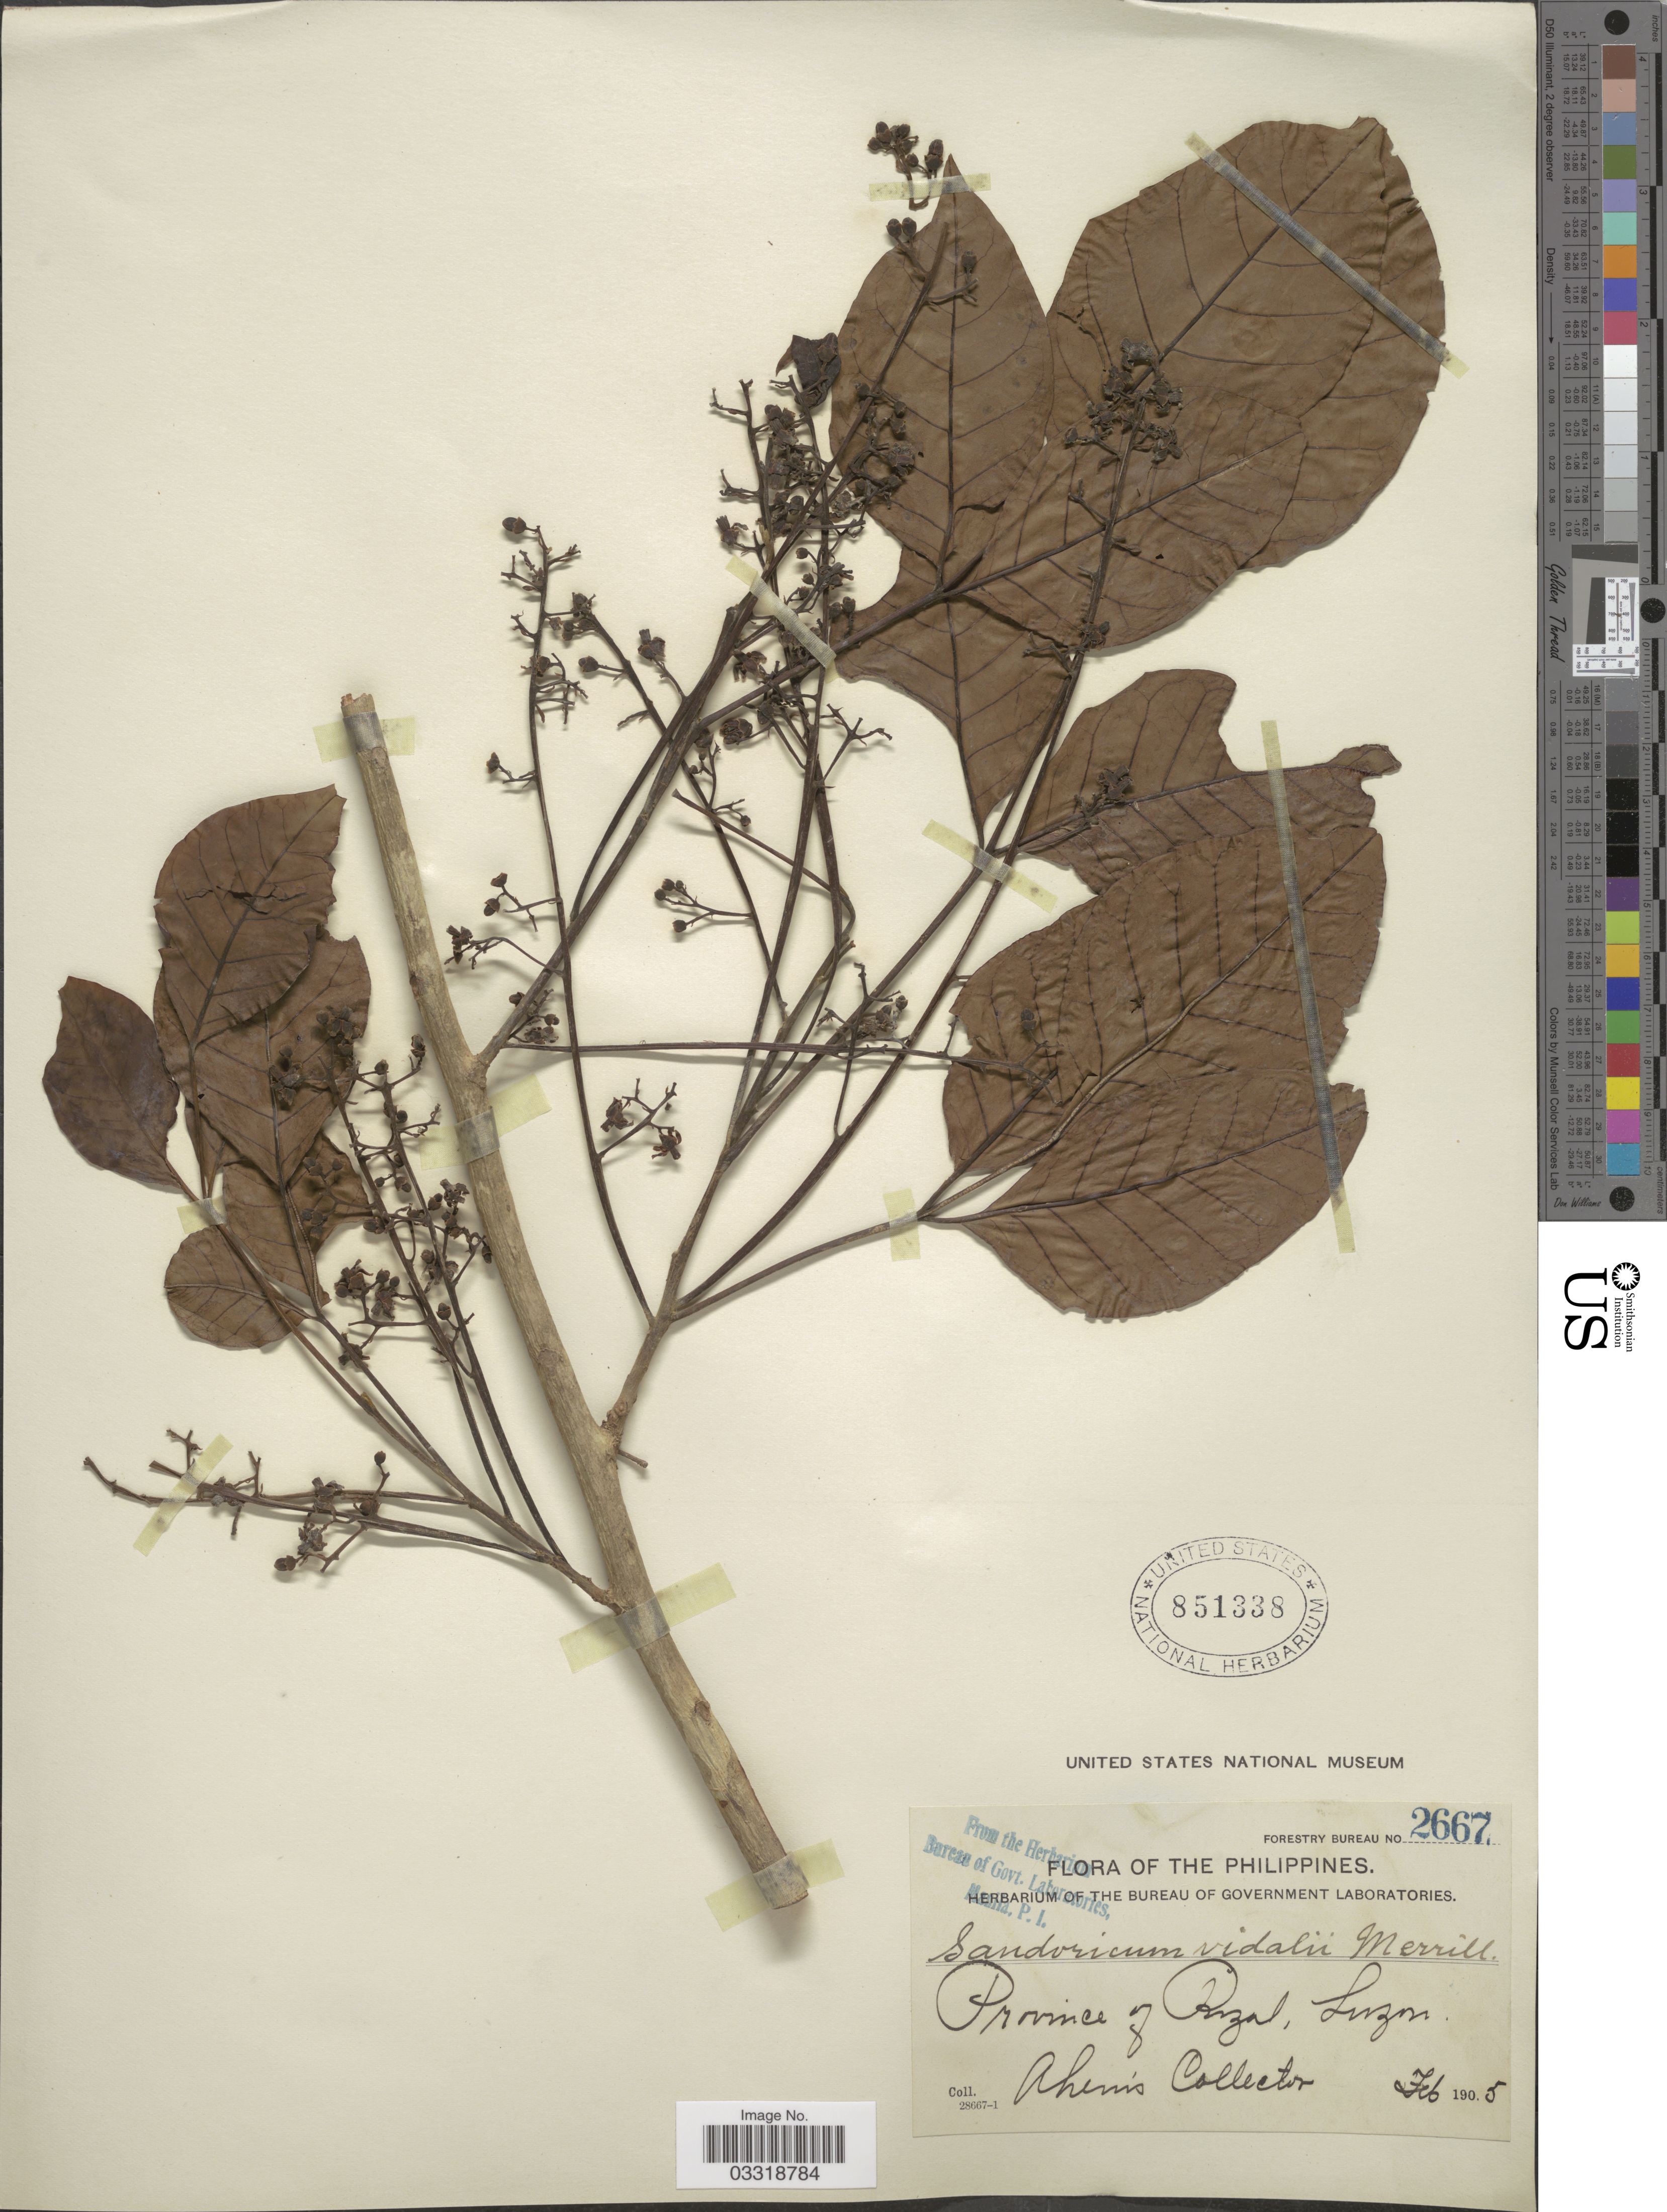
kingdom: Plantae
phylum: Tracheophyta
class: Magnoliopsida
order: Sapindales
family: Meliaceae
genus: Sandoricum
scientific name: Sandoricum koetjape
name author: (Burm. f.) Merr.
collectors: Ahern's collector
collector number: Forestry Bureau 2667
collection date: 1905-02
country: Philippines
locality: Province of Rizal, Luzon.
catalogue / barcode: US 851338